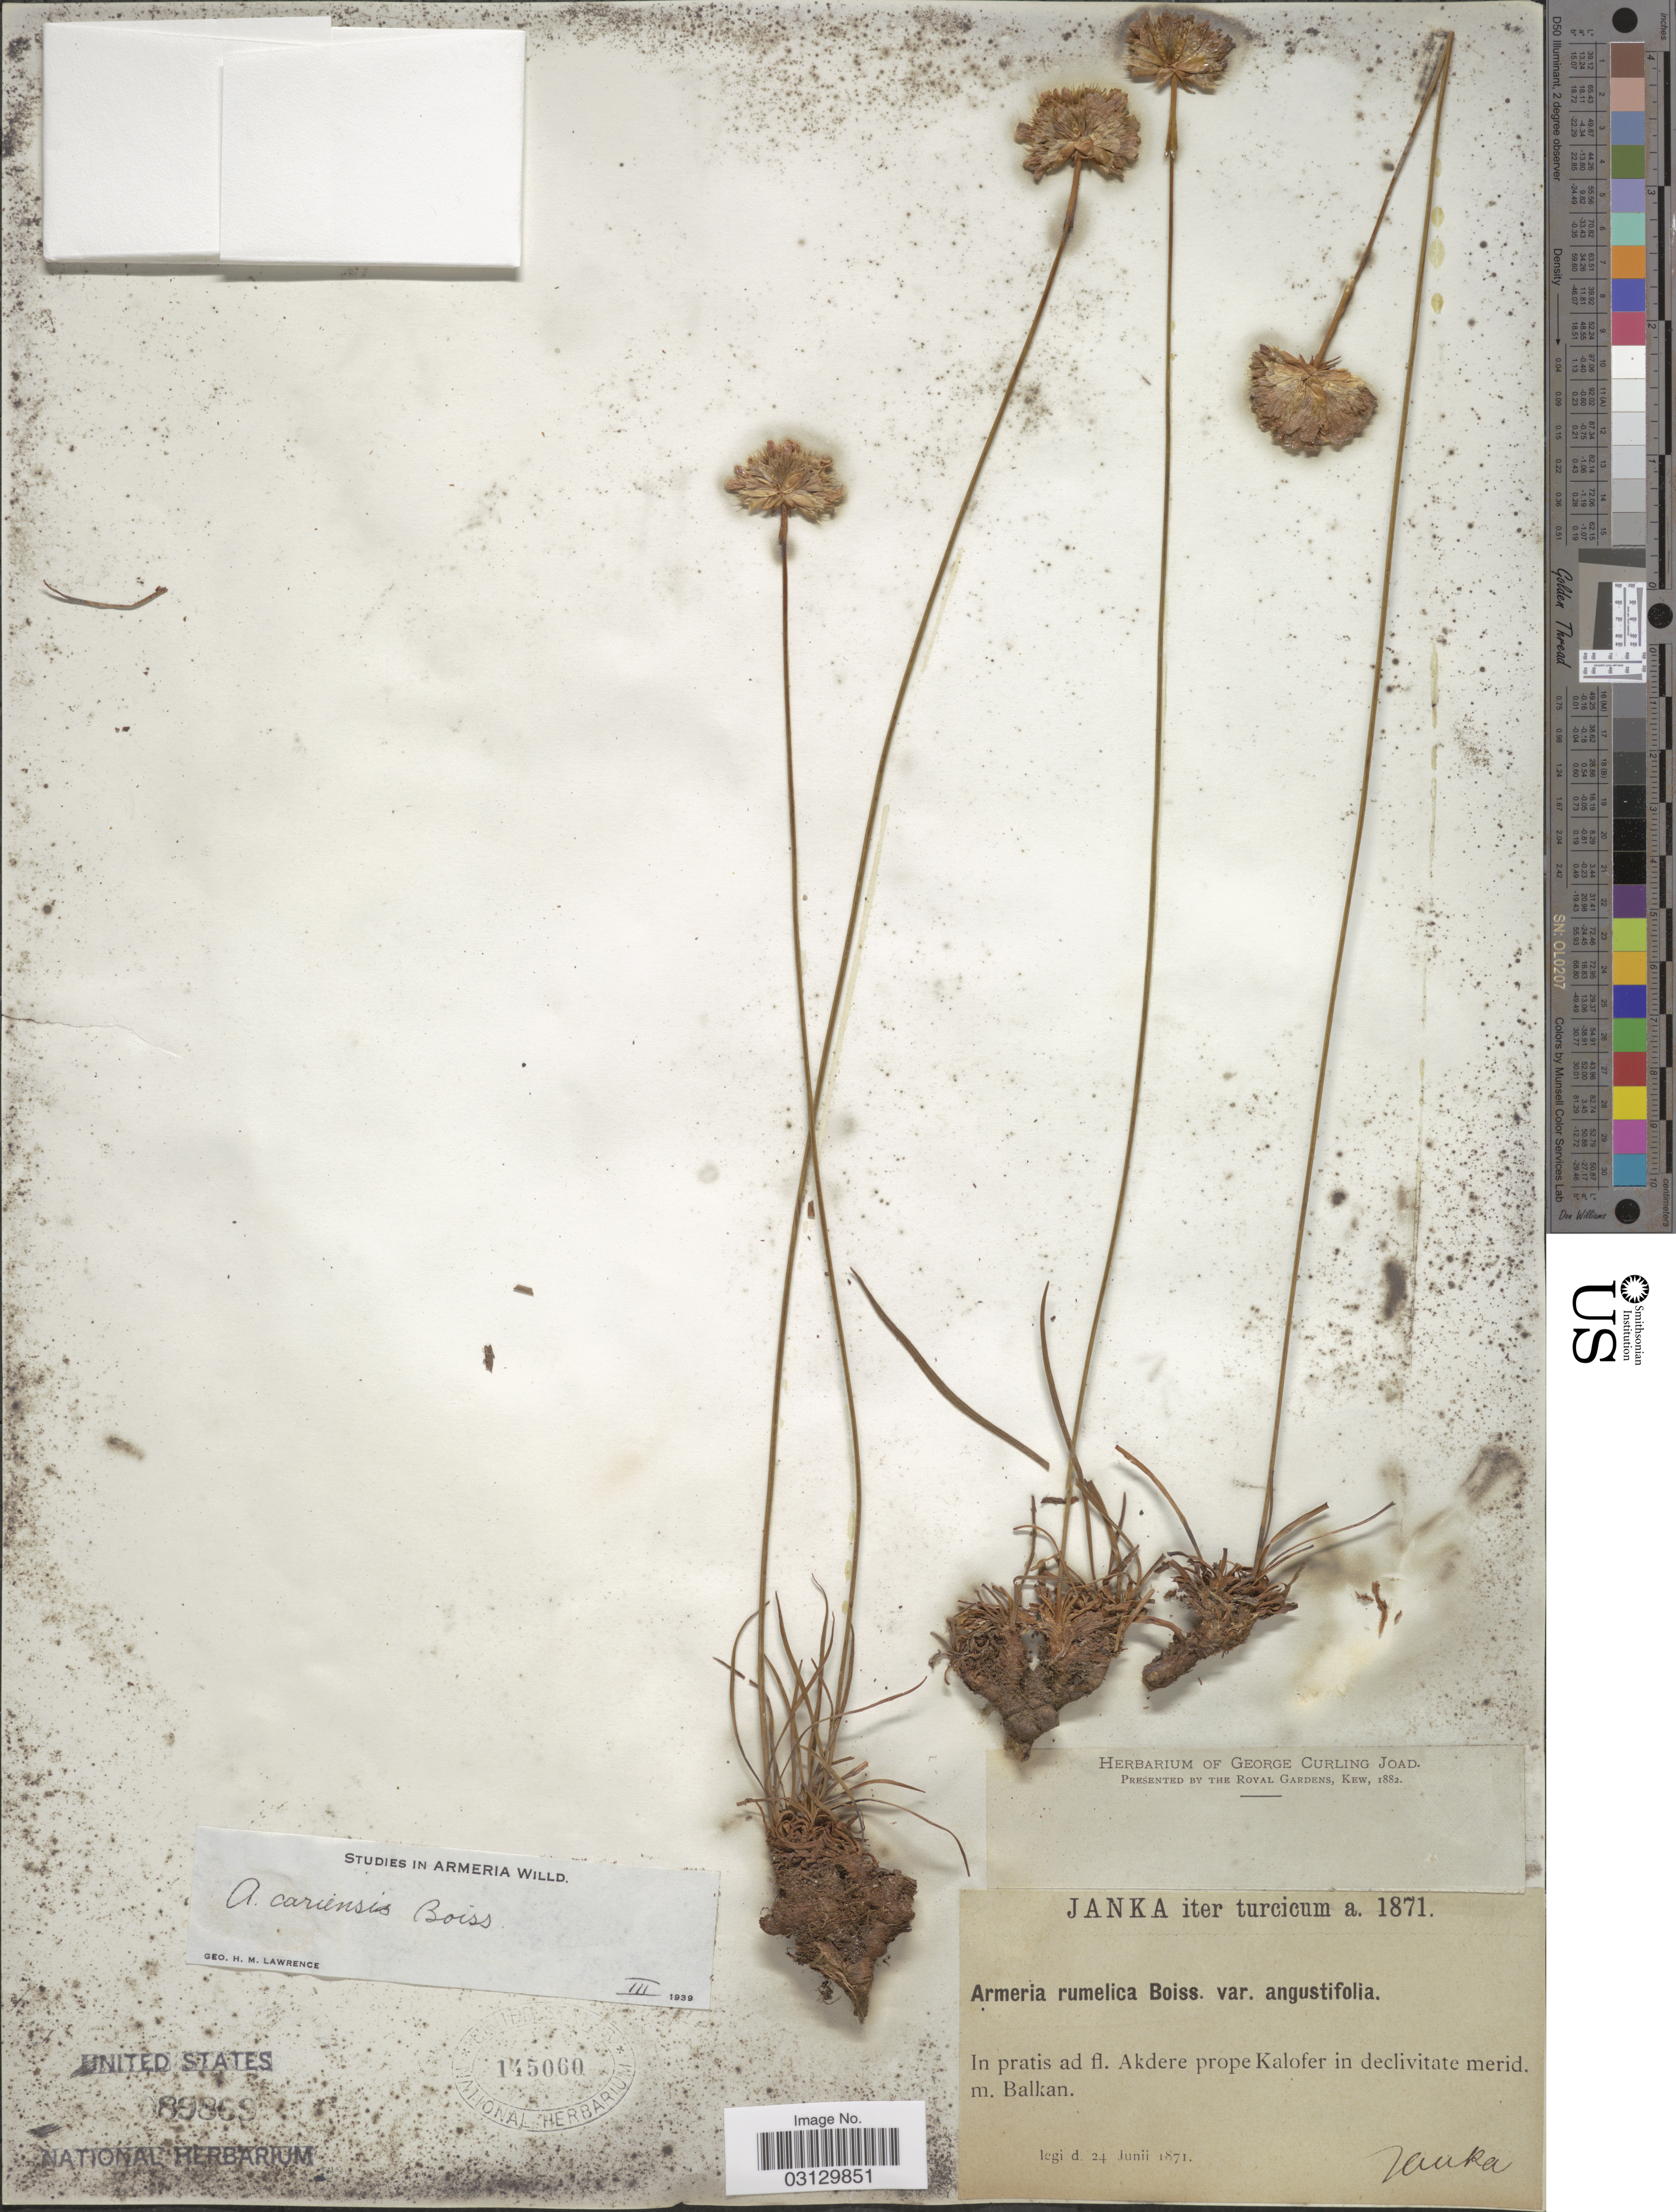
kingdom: Plantae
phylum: Tracheophyta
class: Magnoliopsida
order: Caryophyllales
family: Plumbaginaceae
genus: Armeria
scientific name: Armeria cariensis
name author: Boiss.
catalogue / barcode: US 89869-2